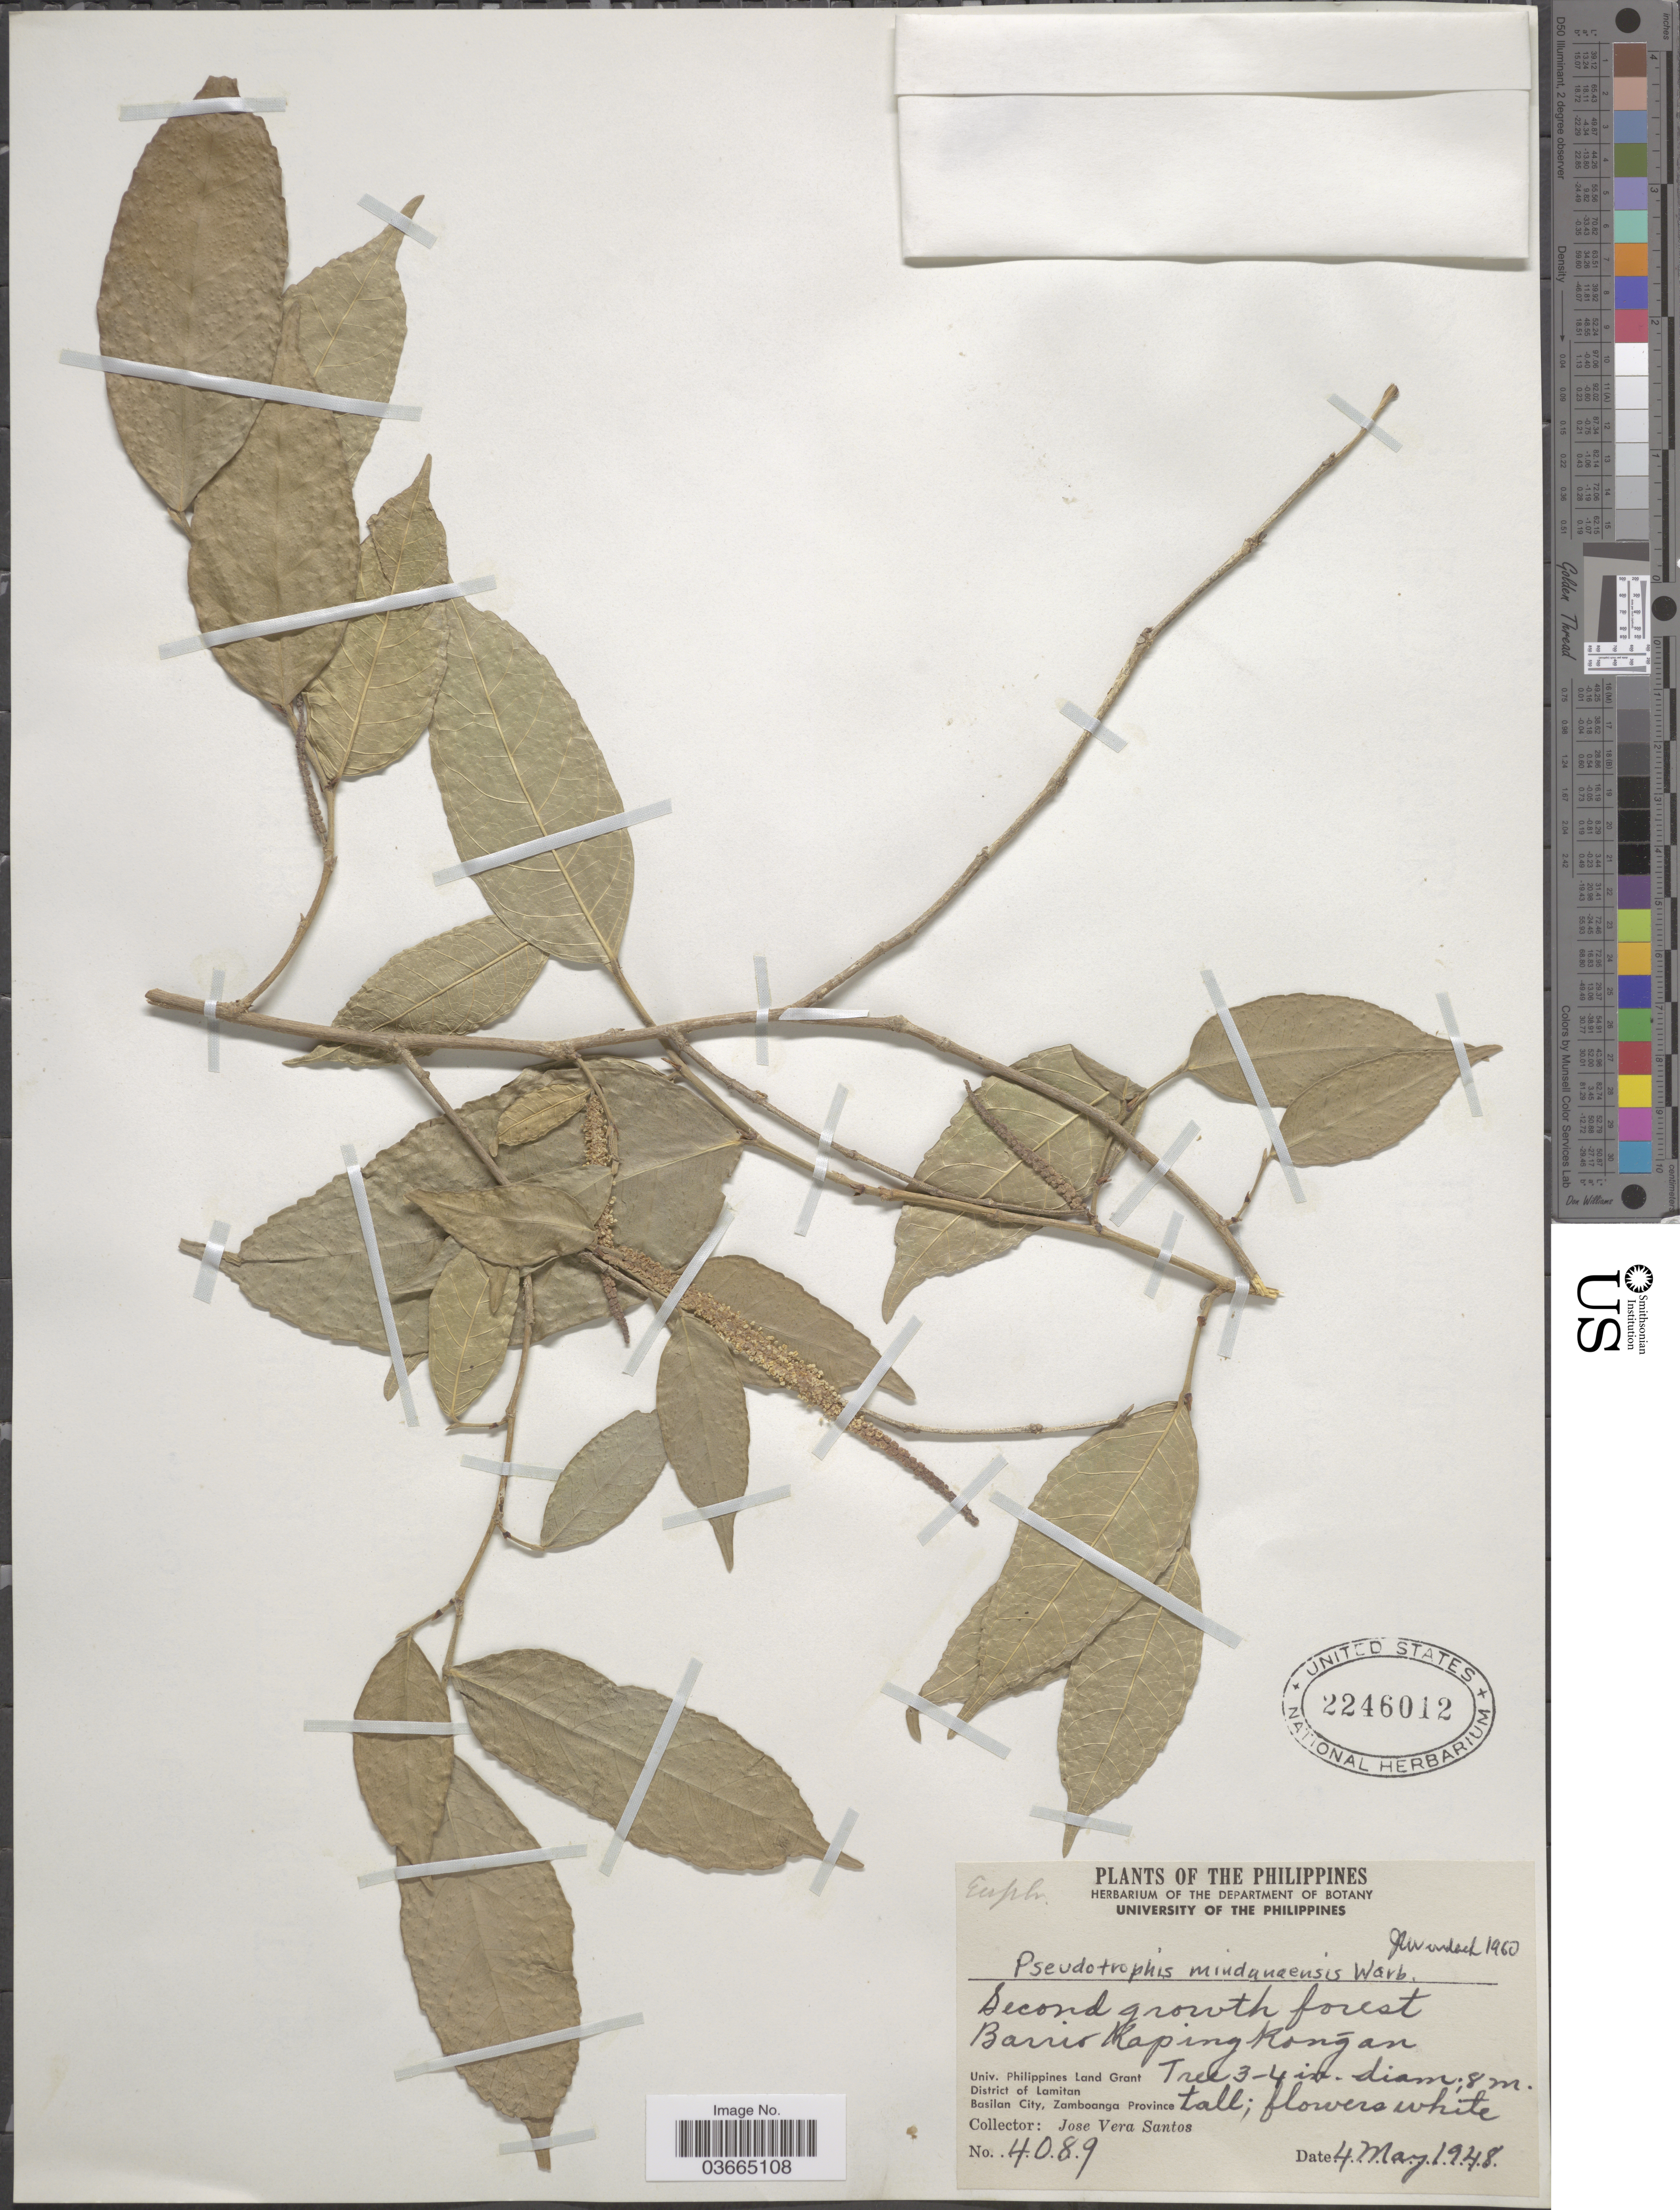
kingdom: Plantae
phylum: Tracheophyta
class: Magnoliopsida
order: Rosales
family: Moraceae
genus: Taxotrophis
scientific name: Taxotrophis macrophylla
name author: (Blume) Boerl.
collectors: J. Santos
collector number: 4089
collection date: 1948-05-04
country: Philippines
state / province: Zamboanga Peninsula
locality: The Philippines. Barrio Kaping Kongan. Univ. Philippines Land Grant. District of Lamitan. Basilan City, Zamboanga Province.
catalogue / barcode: US 2246012